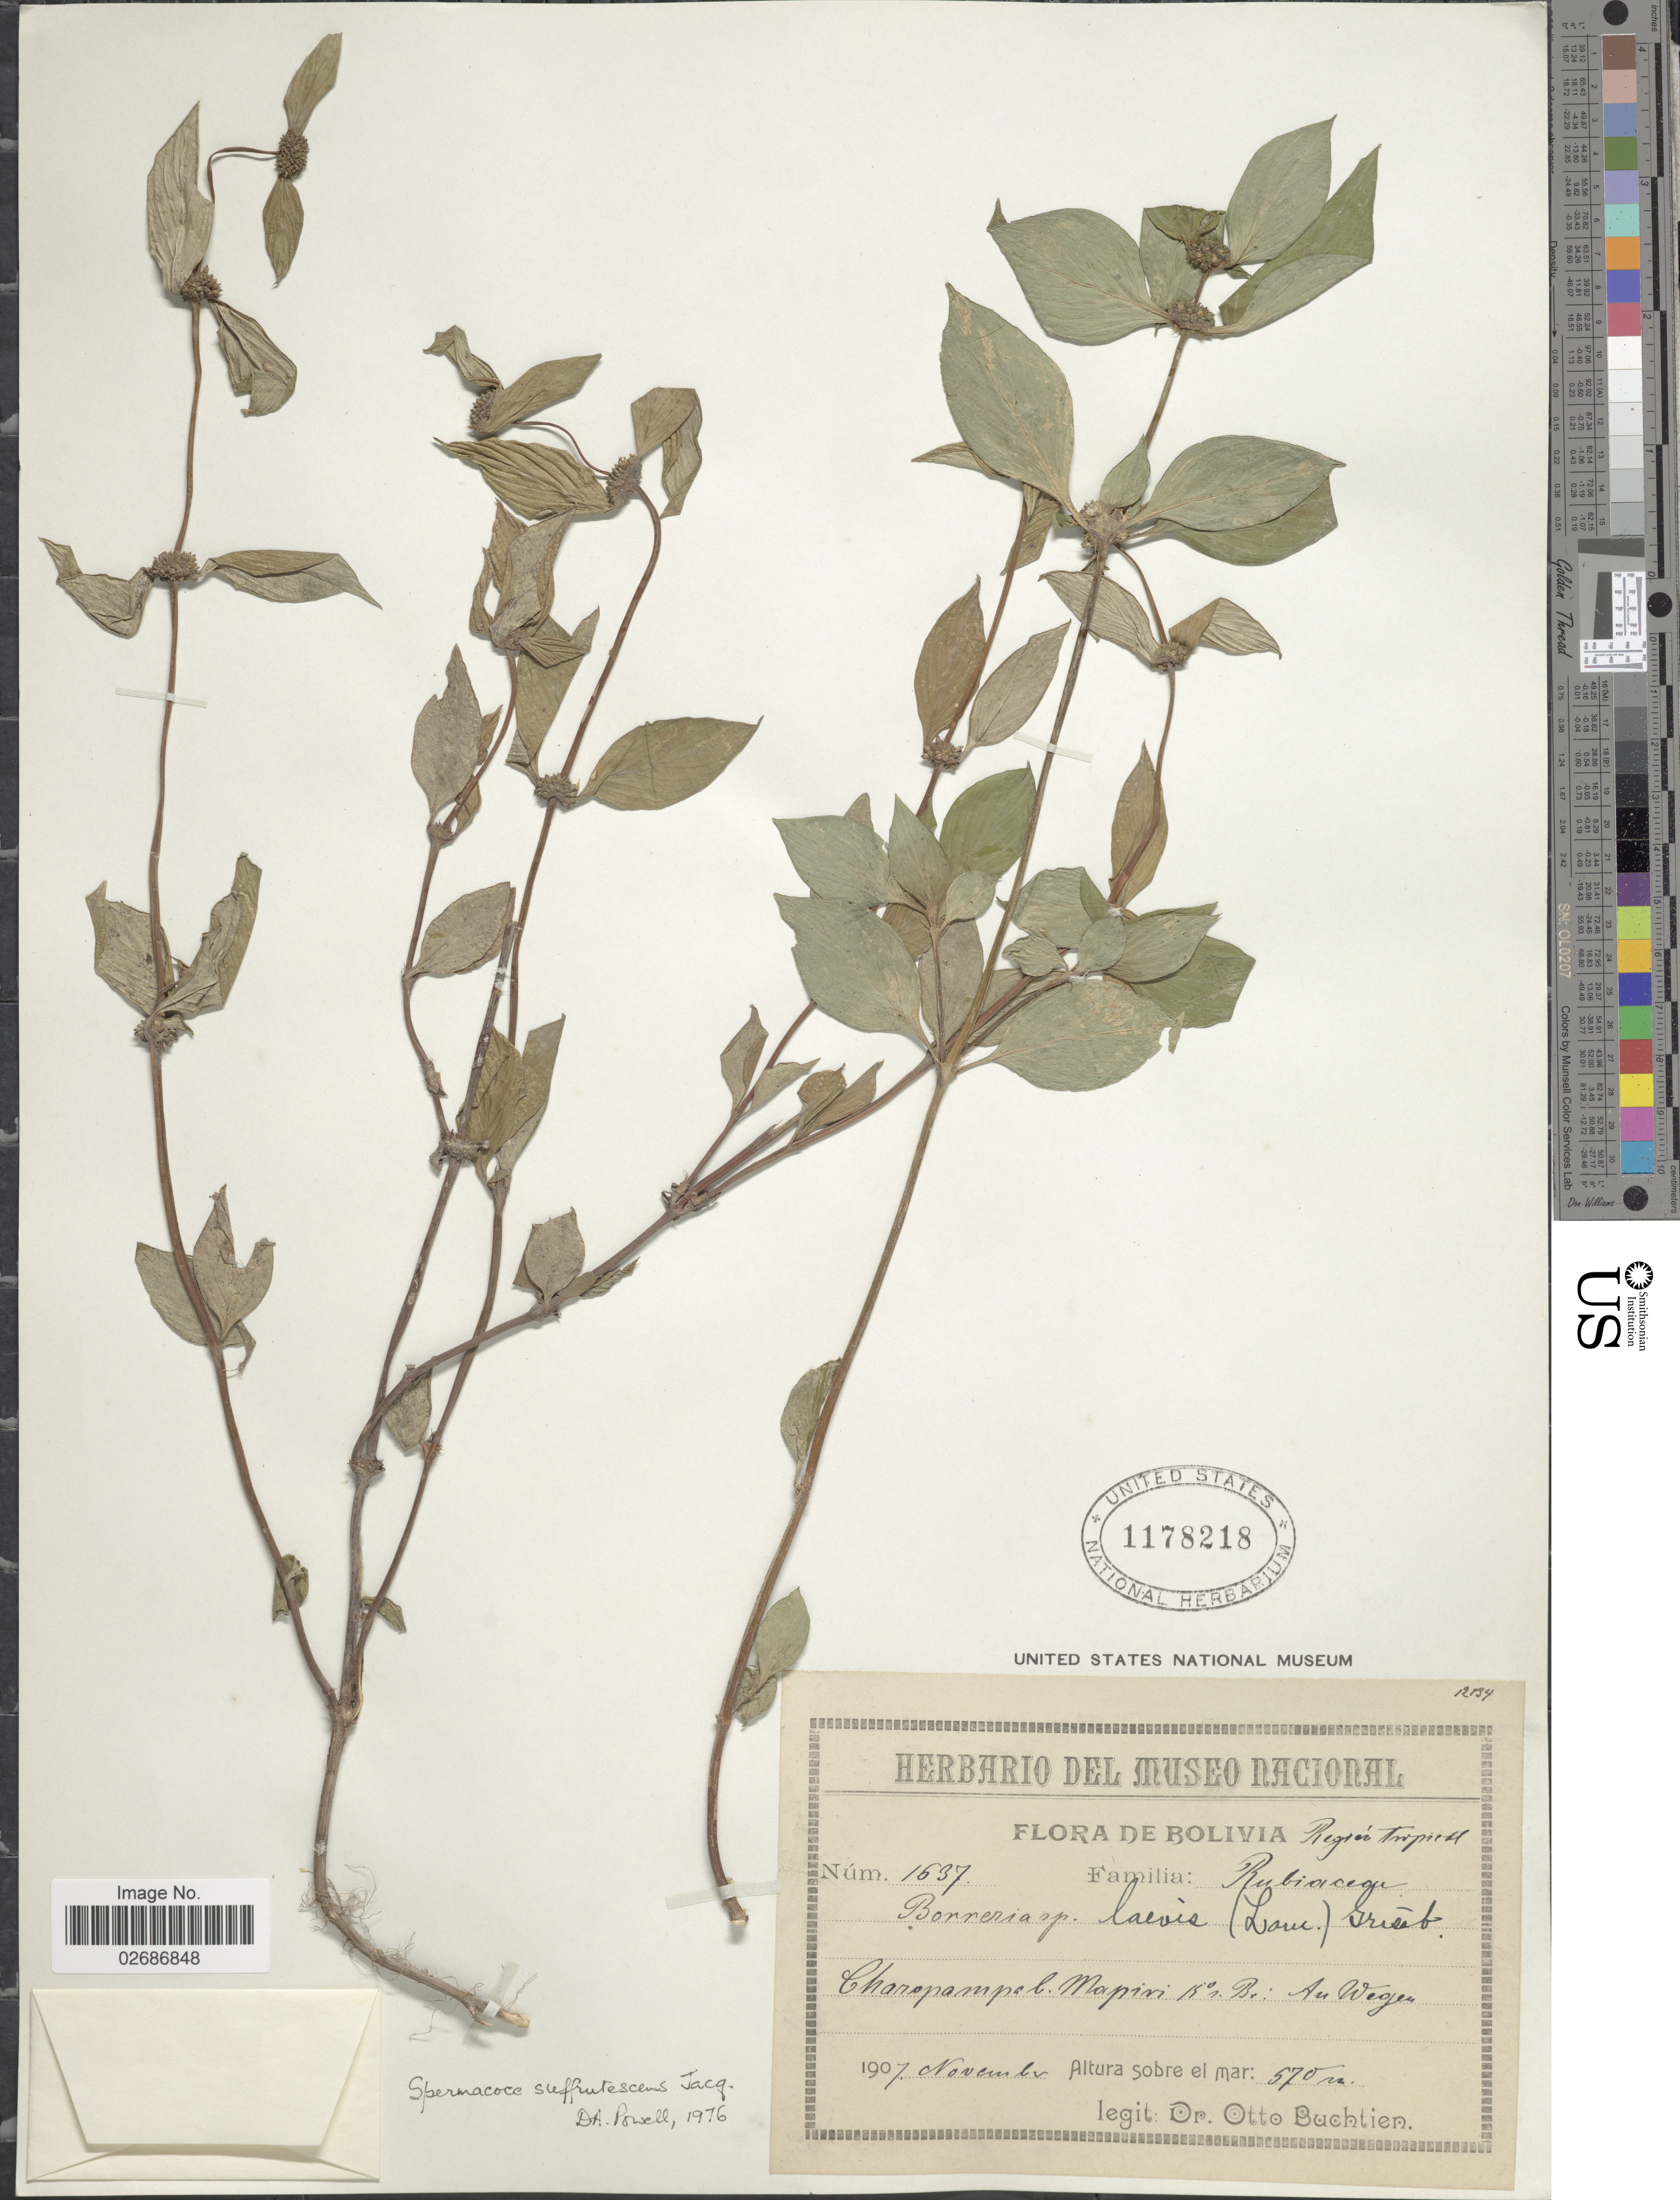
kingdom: Plantae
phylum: Tracheophyta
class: Magnoliopsida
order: Gentianales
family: Rubiaceae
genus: Borreria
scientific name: Borreria remota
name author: (Lam.) Bacigalupo & E.L. Cabral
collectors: O. Buchtien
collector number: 1637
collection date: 1907-11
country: Bolivia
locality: Charopampa l. Mapiri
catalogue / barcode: US 1178218